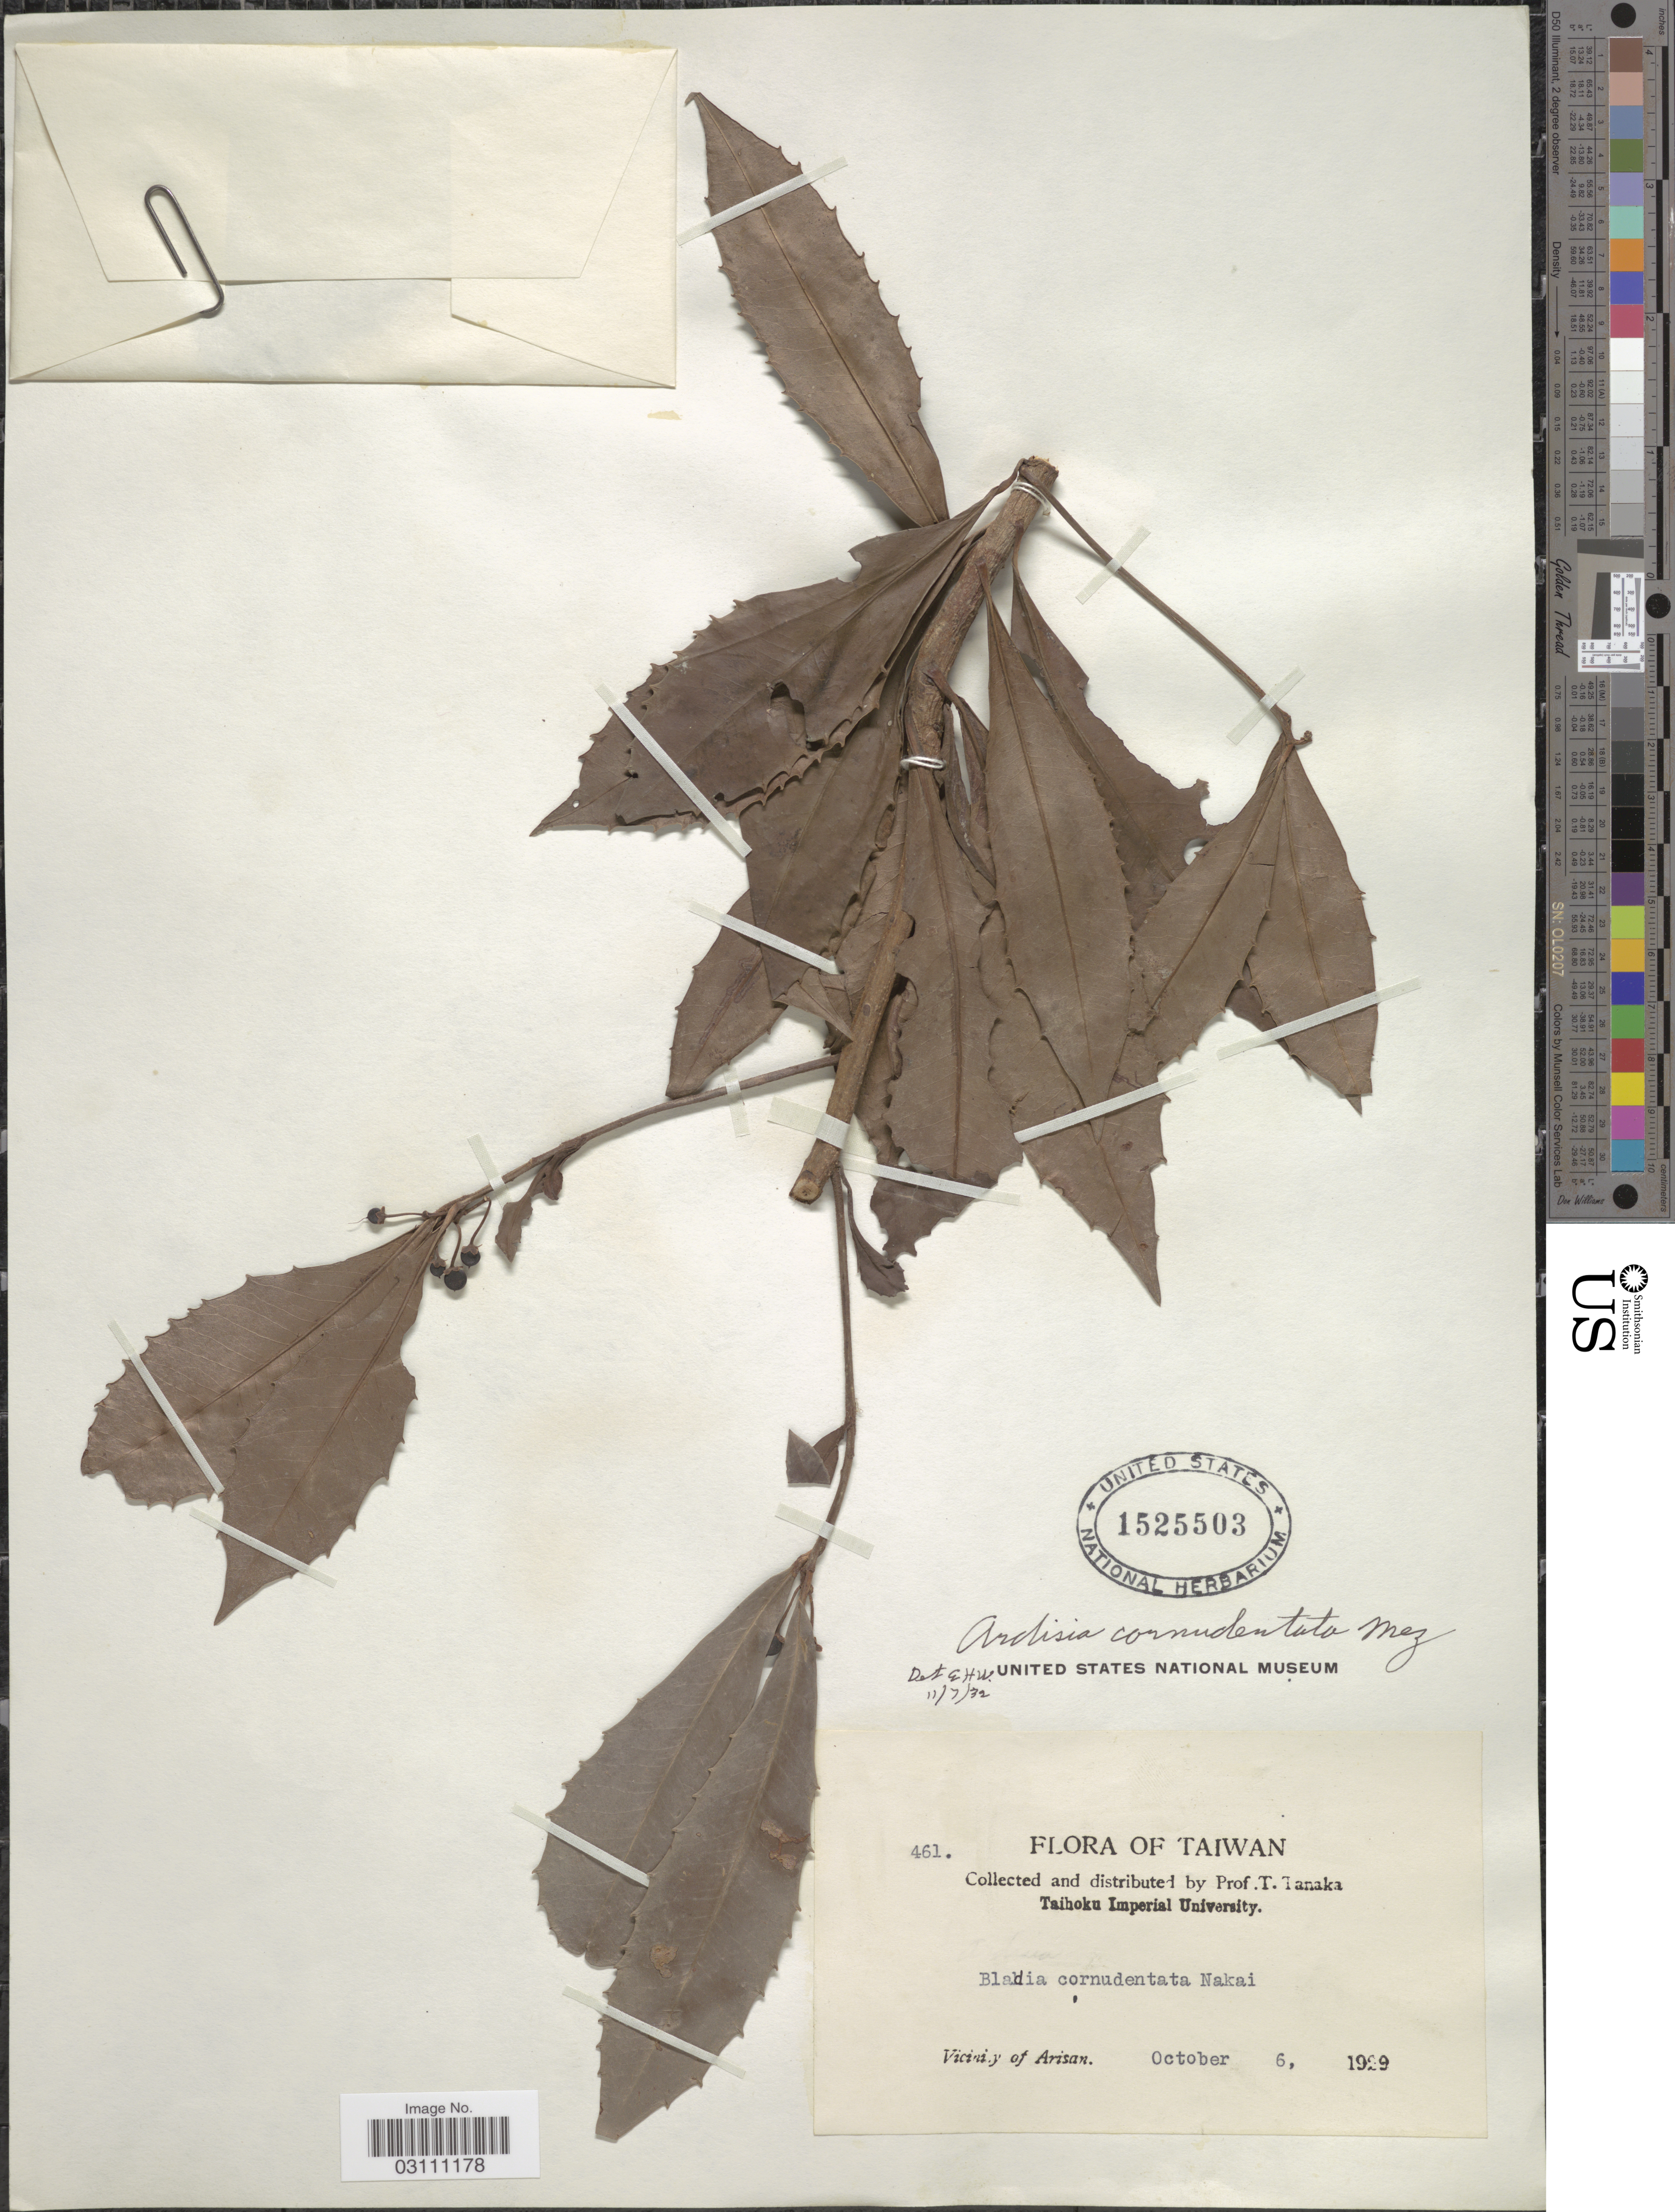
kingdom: Plantae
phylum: Tracheophyta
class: Magnoliopsida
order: Ericales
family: Primulaceae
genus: Ardisia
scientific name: Ardisia cornudentata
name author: Mez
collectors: T. Tanaka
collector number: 461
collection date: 1929-10-06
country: Taiwan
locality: Vicinity of Arisan.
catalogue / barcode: US 1525503